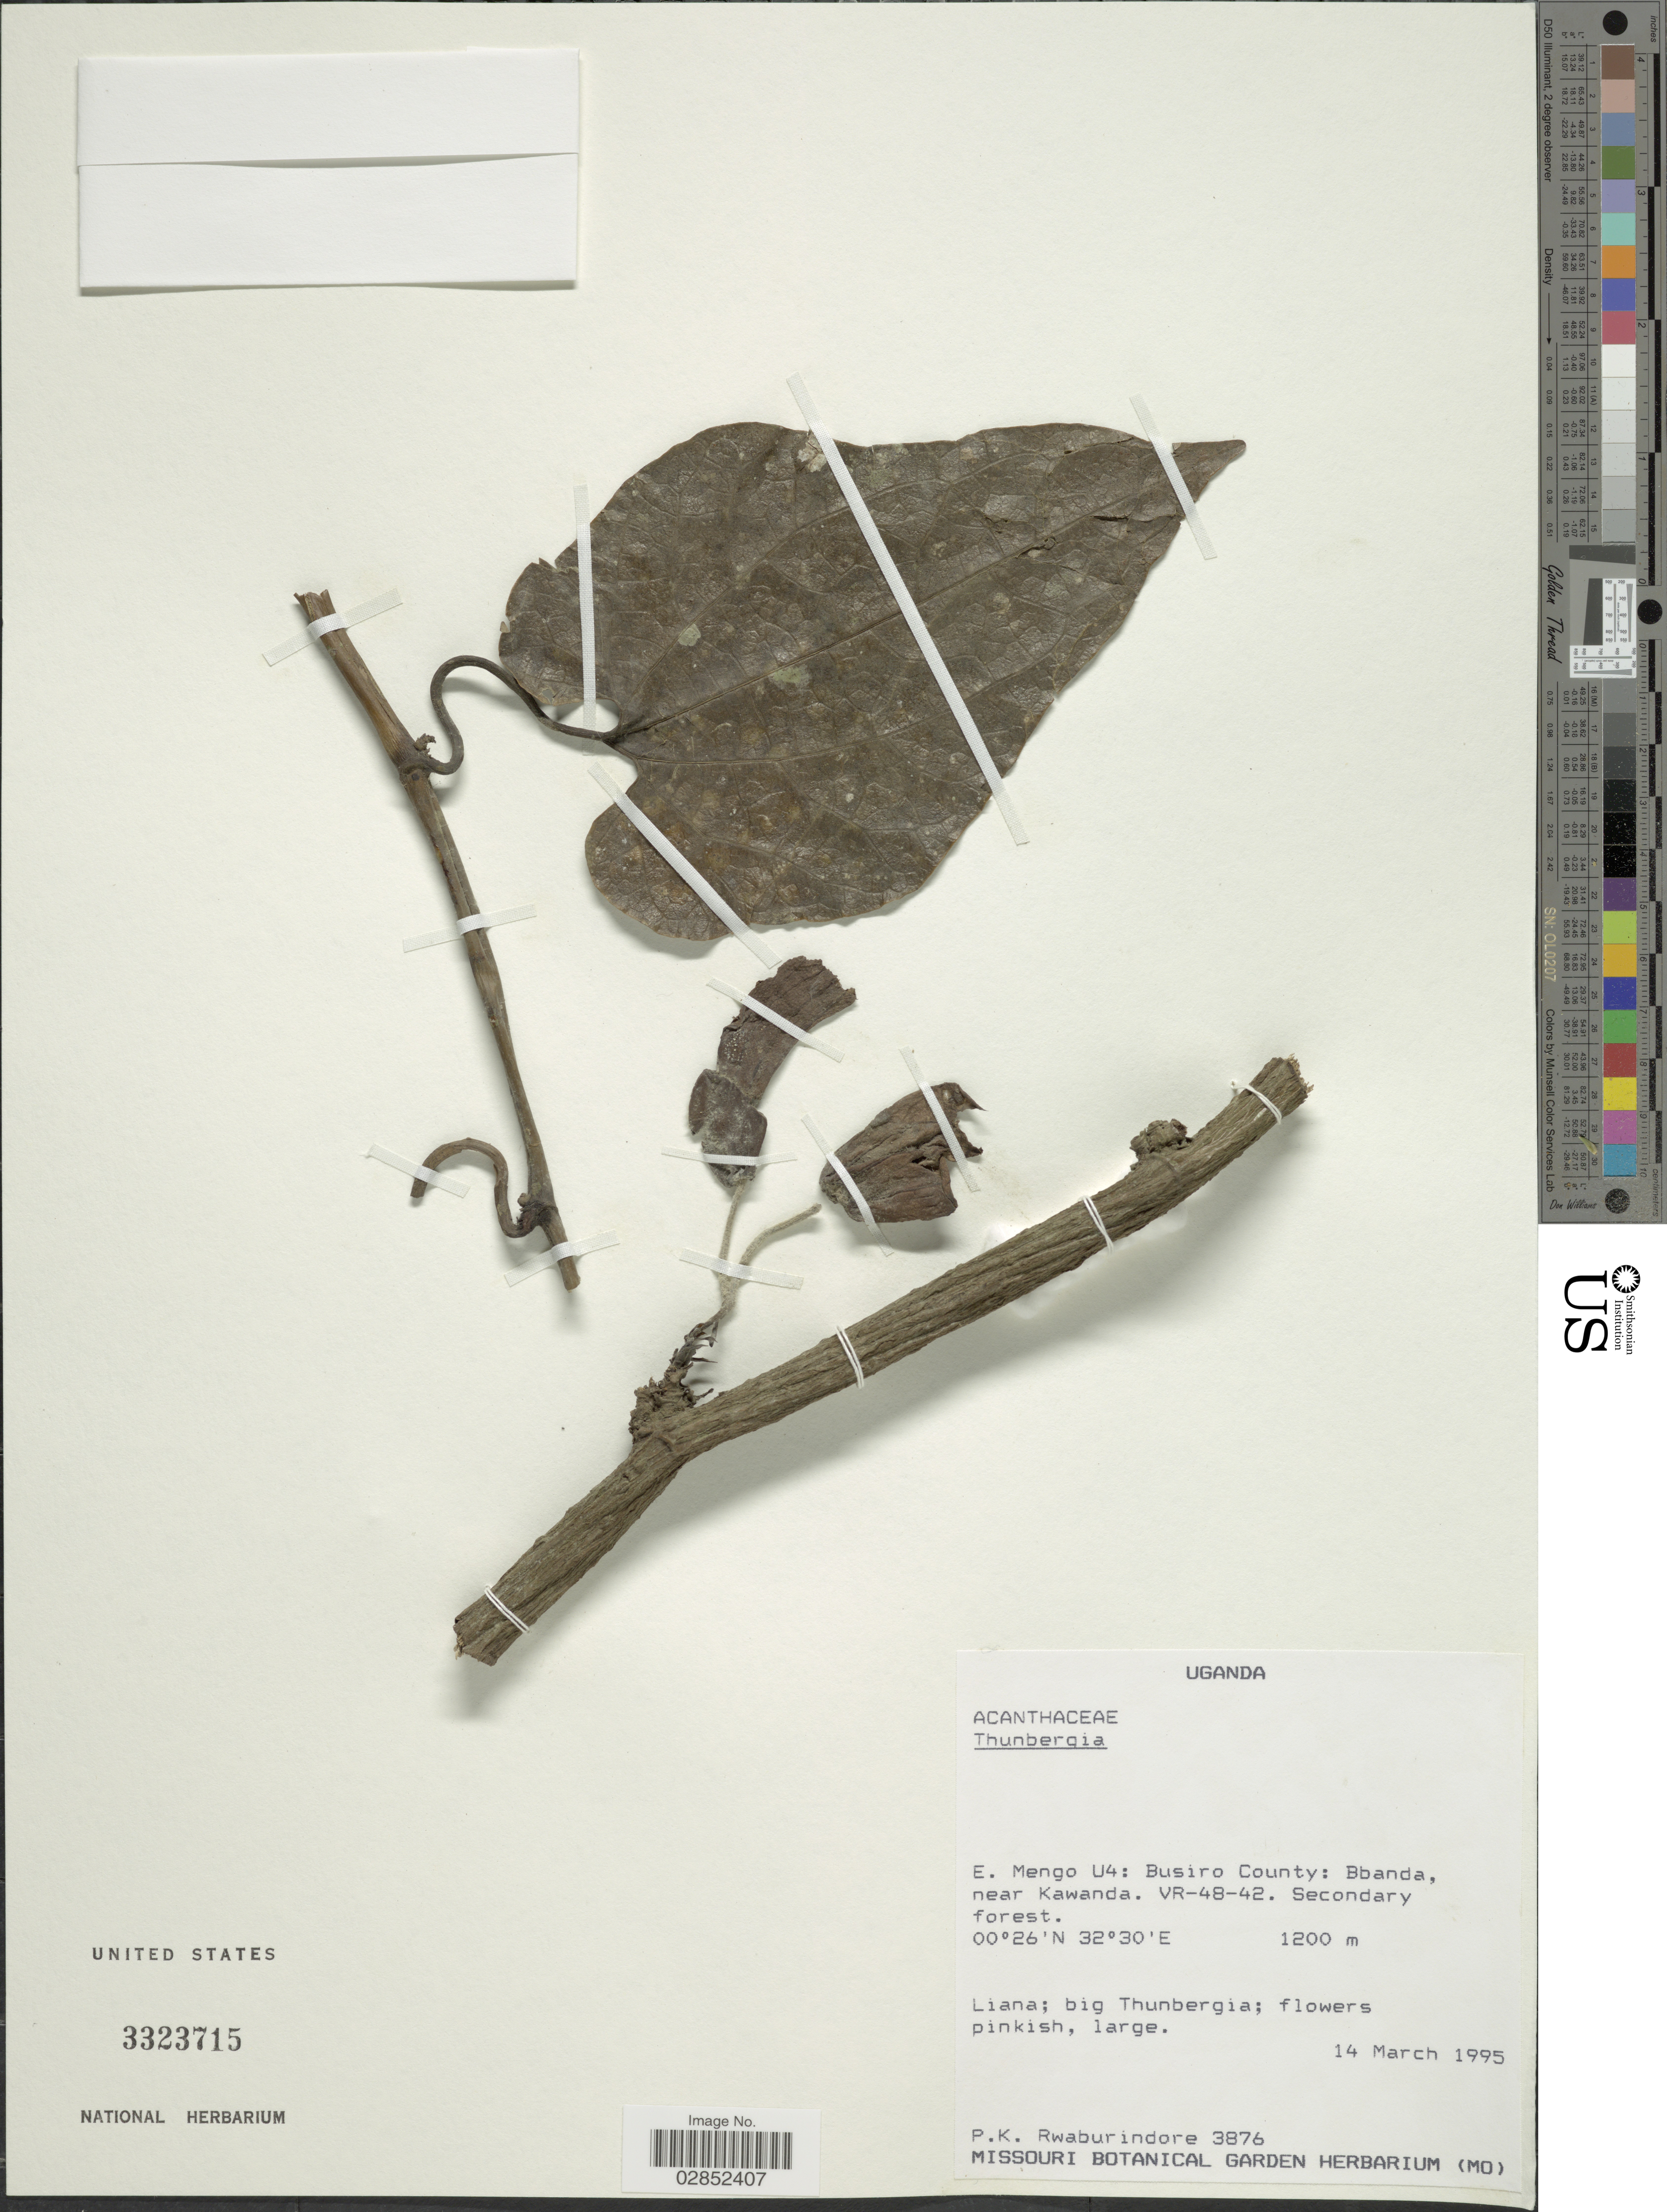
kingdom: Plantae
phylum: Tracheophyta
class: Magnoliopsida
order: Lamiales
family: Acanthaceae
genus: Thunbergia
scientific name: Thunbergia sp.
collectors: P. Rwaburindore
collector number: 3876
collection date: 1995-03-14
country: Uganda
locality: E. Mengo U4: Busiro County: Bbanda near Kawanda, VR-48-42.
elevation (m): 1200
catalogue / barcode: US 3323715